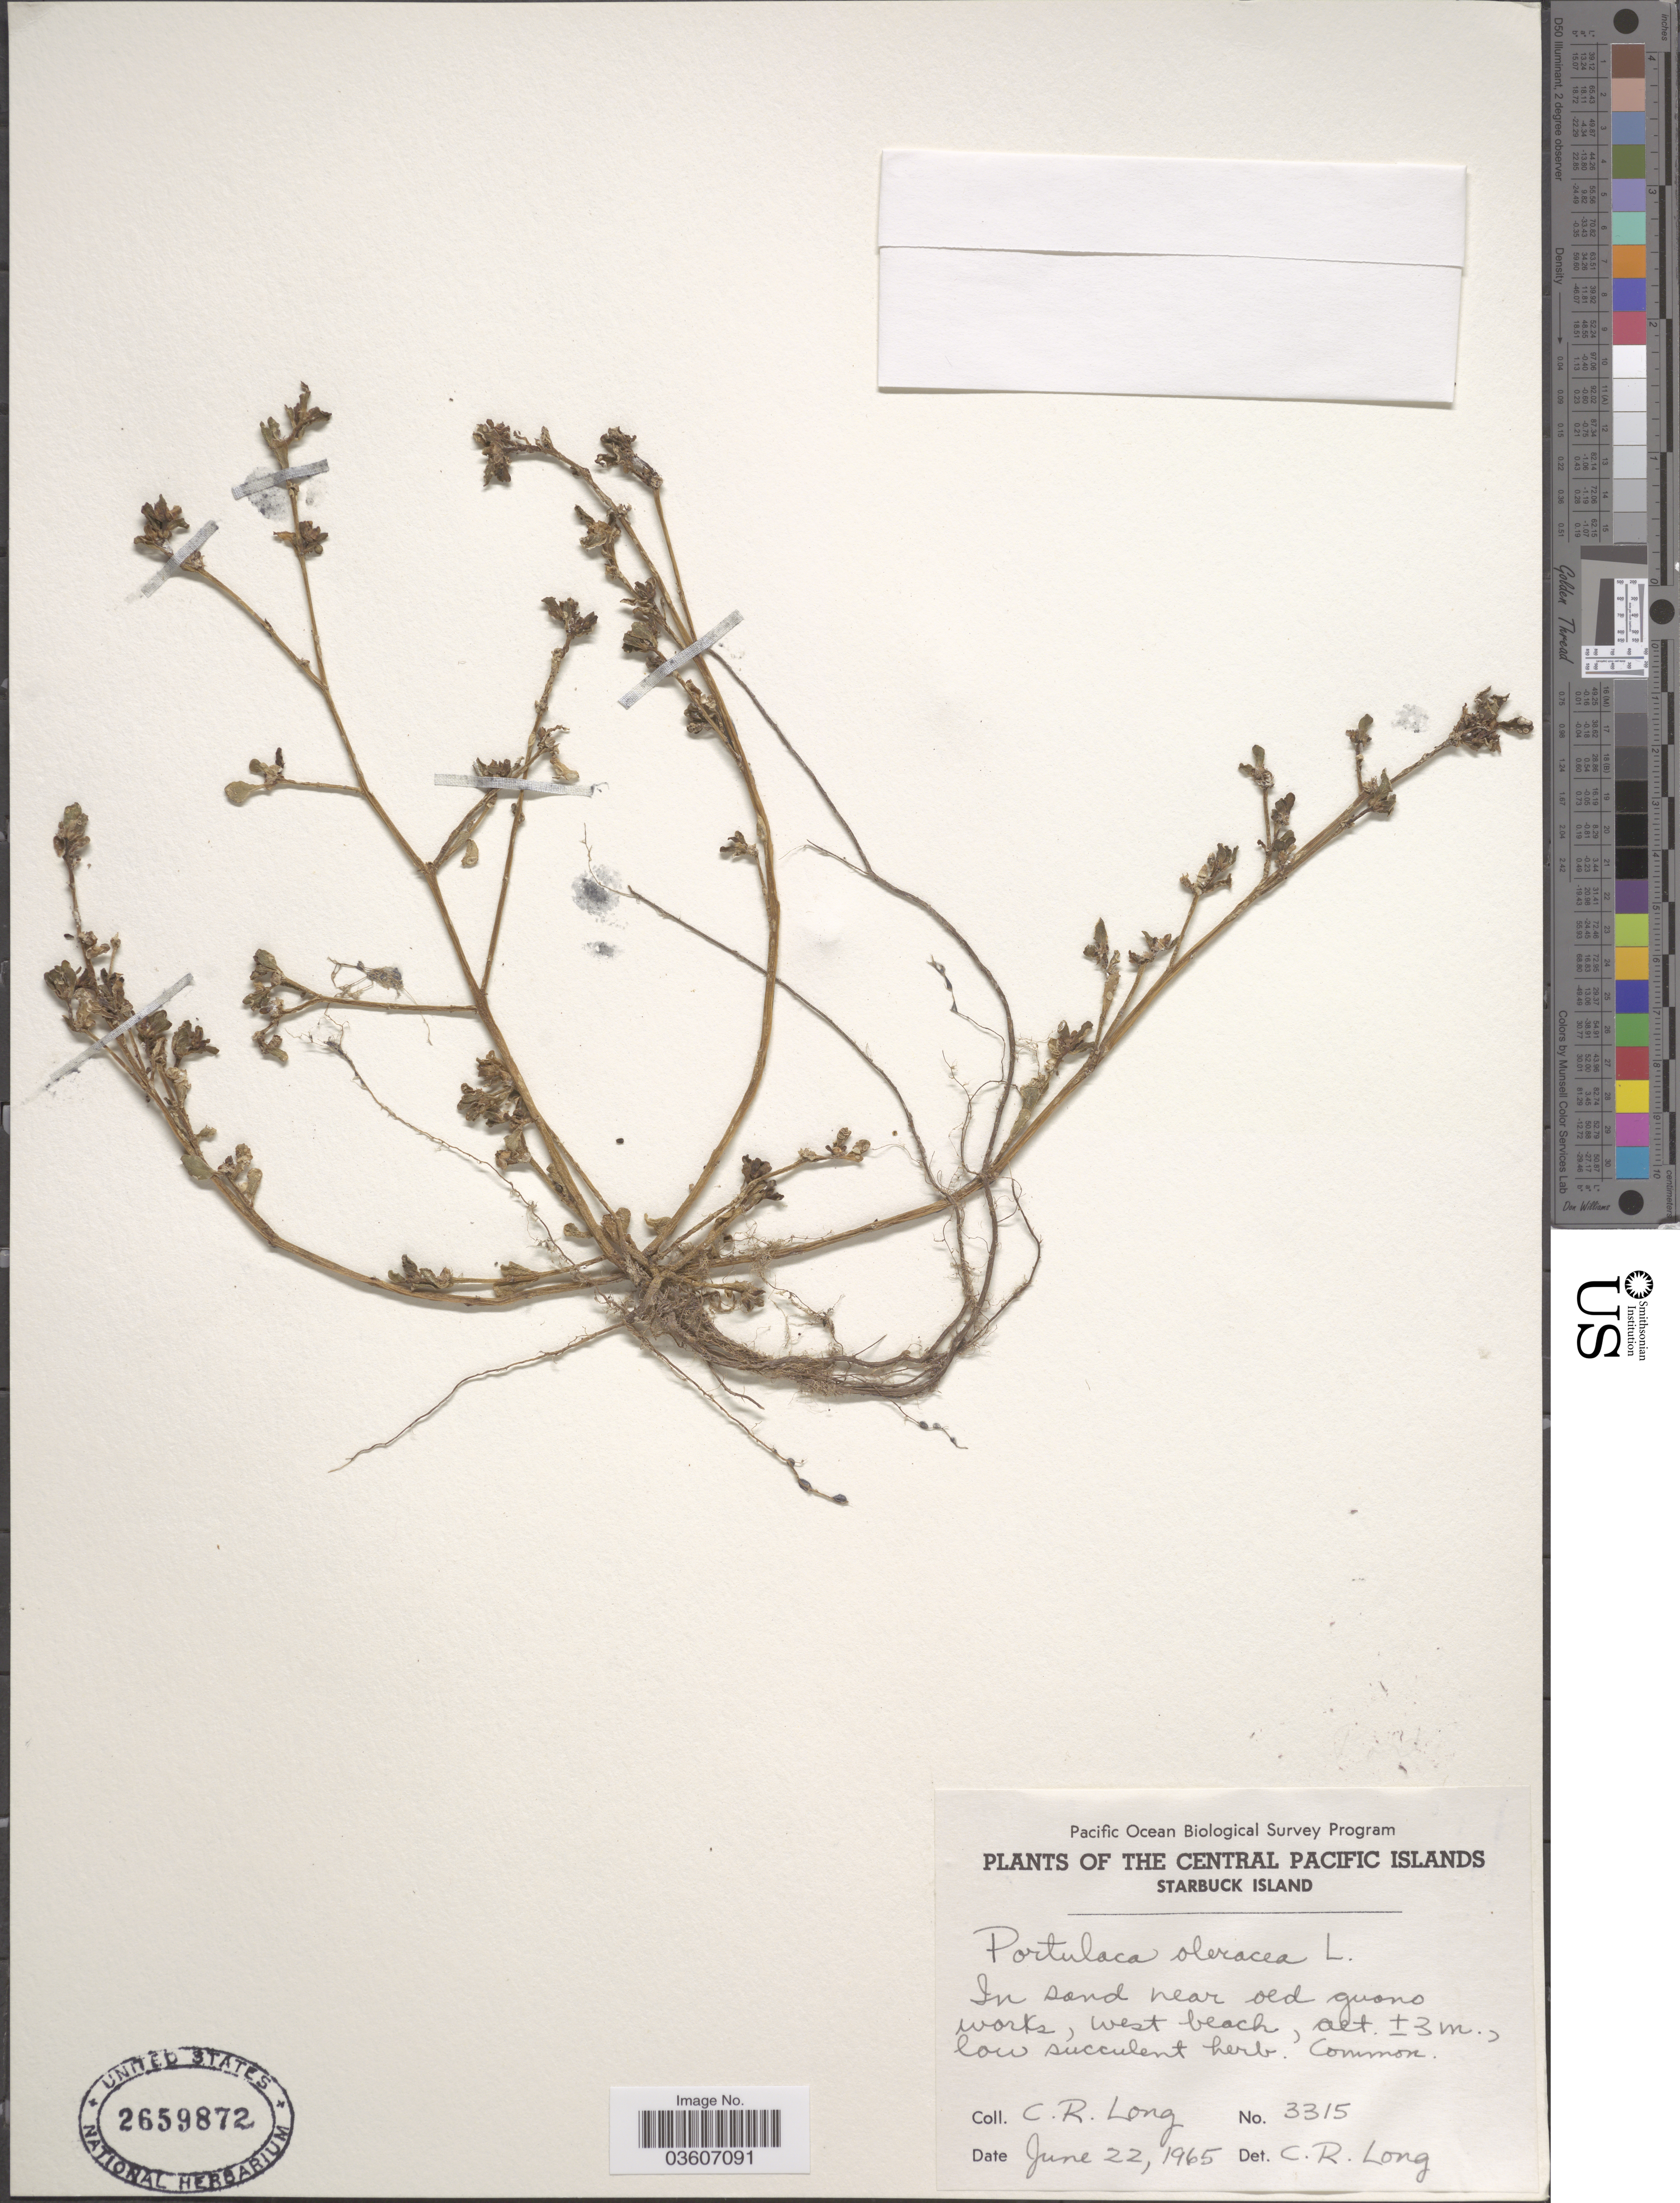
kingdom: Plantae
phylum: Tracheophyta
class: Magnoliopsida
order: Caryophyllales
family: Portulacaceae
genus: Portulaca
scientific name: Portulaca oleracea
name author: L.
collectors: C. R. Long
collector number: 3315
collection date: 1965-06-22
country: Kiribati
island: Starbuck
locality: The Central Pacific Islands. Starbuck Island. In sand near old guano works, west beach.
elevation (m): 3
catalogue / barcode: US 2659872